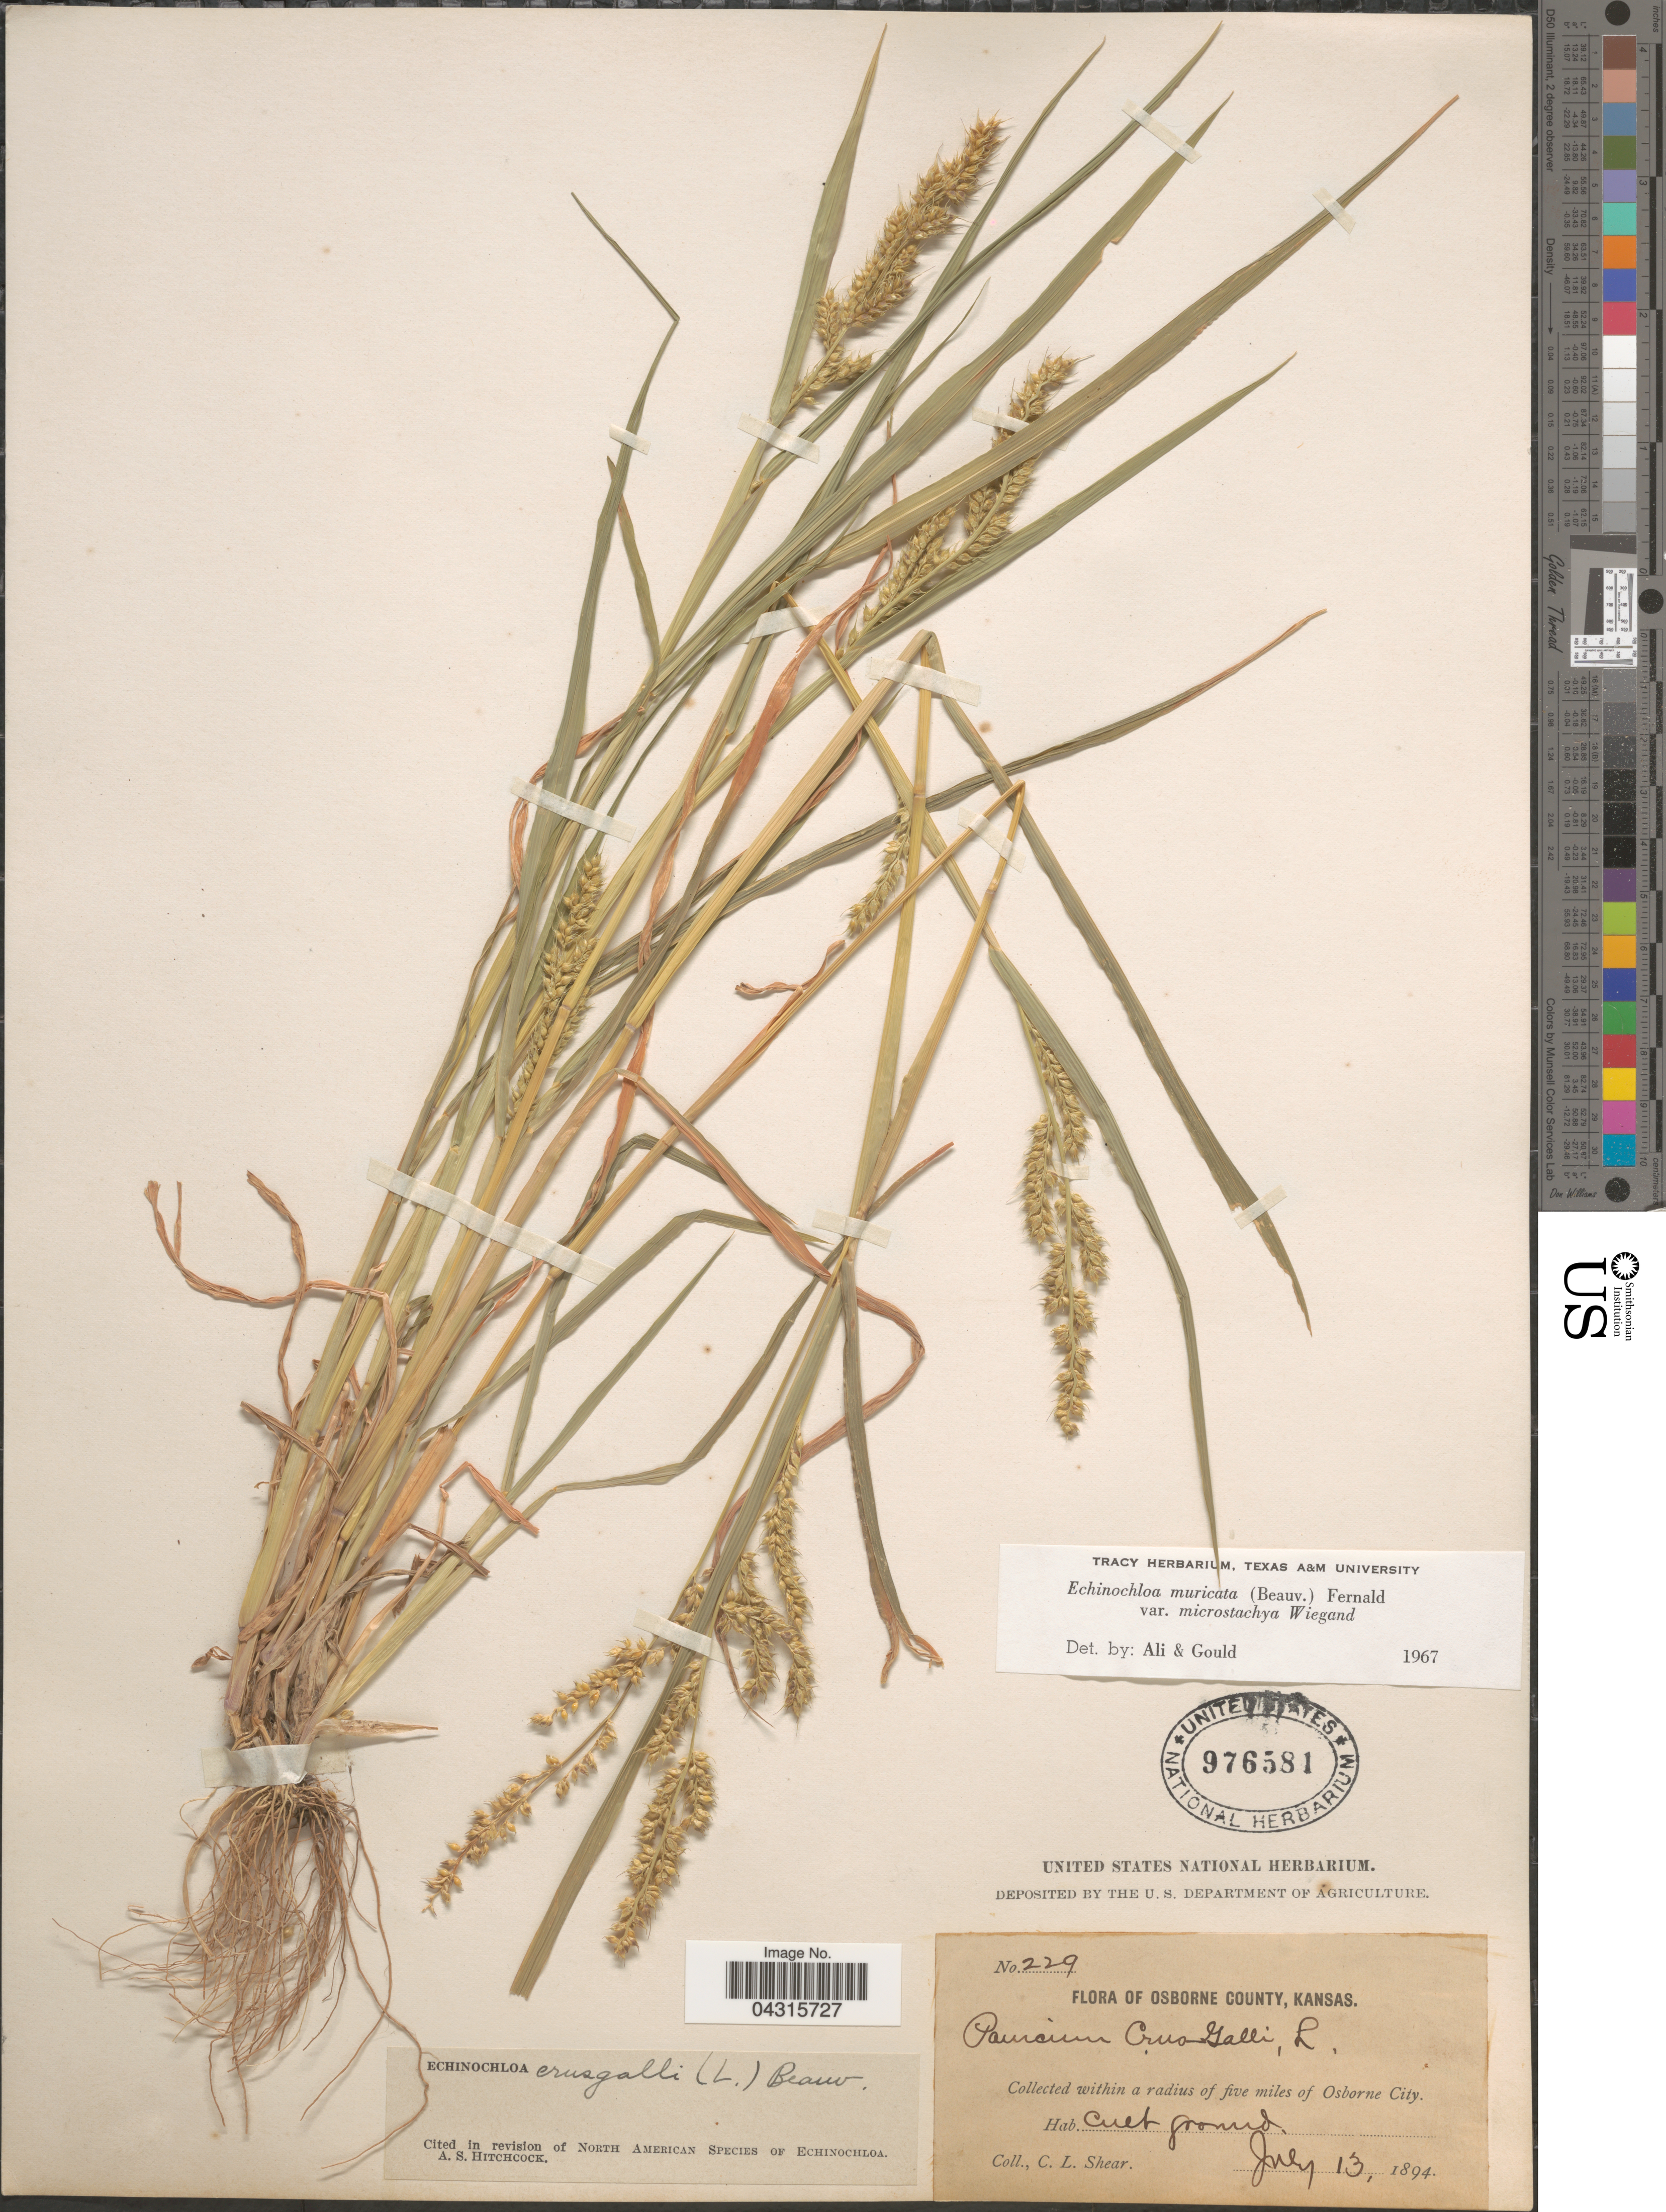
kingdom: Plantae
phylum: Tracheophyta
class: Liliopsida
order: Poales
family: Poaceae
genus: Echinochloa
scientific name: Echinochloa muricata var. microstachya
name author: Wiegand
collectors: C. L. Shear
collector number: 229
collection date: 1894-07-13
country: United States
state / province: Kansas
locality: Osborne County. Within a radius of five miles of Osborne City. Cult. ground.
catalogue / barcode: US 976581